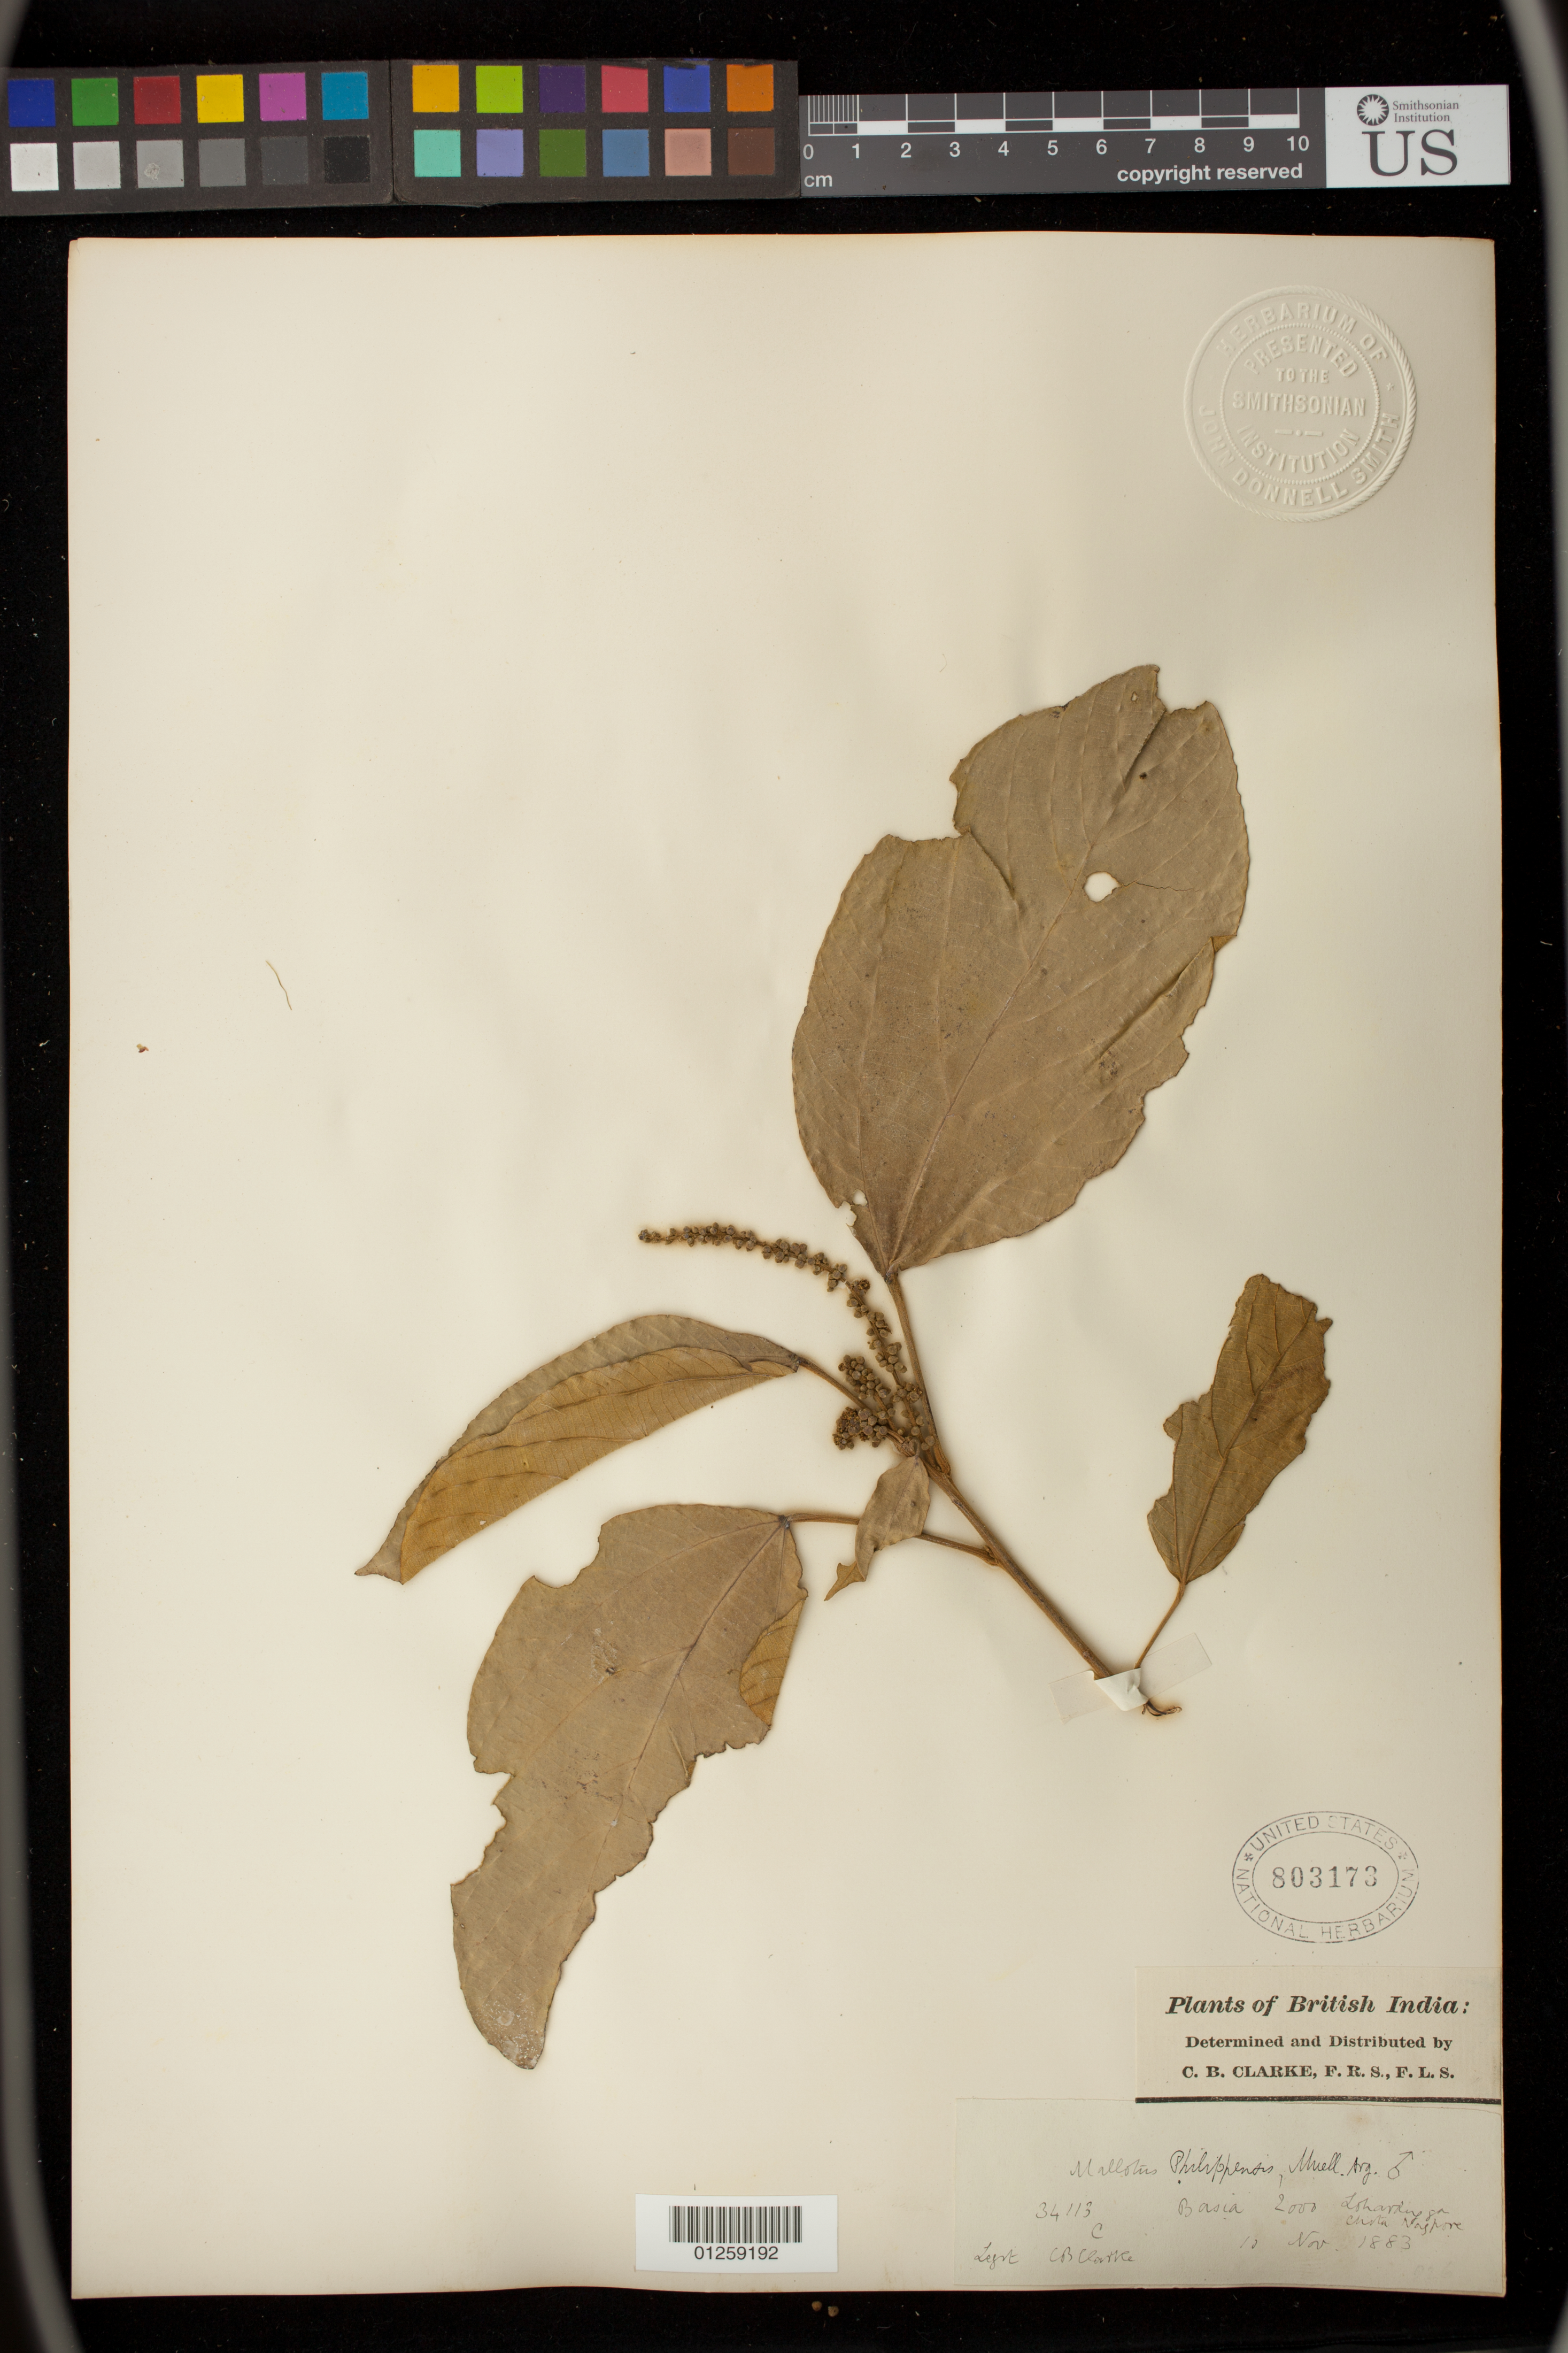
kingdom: Plantae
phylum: Tracheophyta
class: Magnoliopsida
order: Malpighiales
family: Euphorbiaceae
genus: Mallotus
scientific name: Mallotus philippensis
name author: (Lam.) Müll. Arg.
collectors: C. B. Clarke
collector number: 34113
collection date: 1883-11-10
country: India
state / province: Maharashtra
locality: Chita Nagpore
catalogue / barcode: US 803173